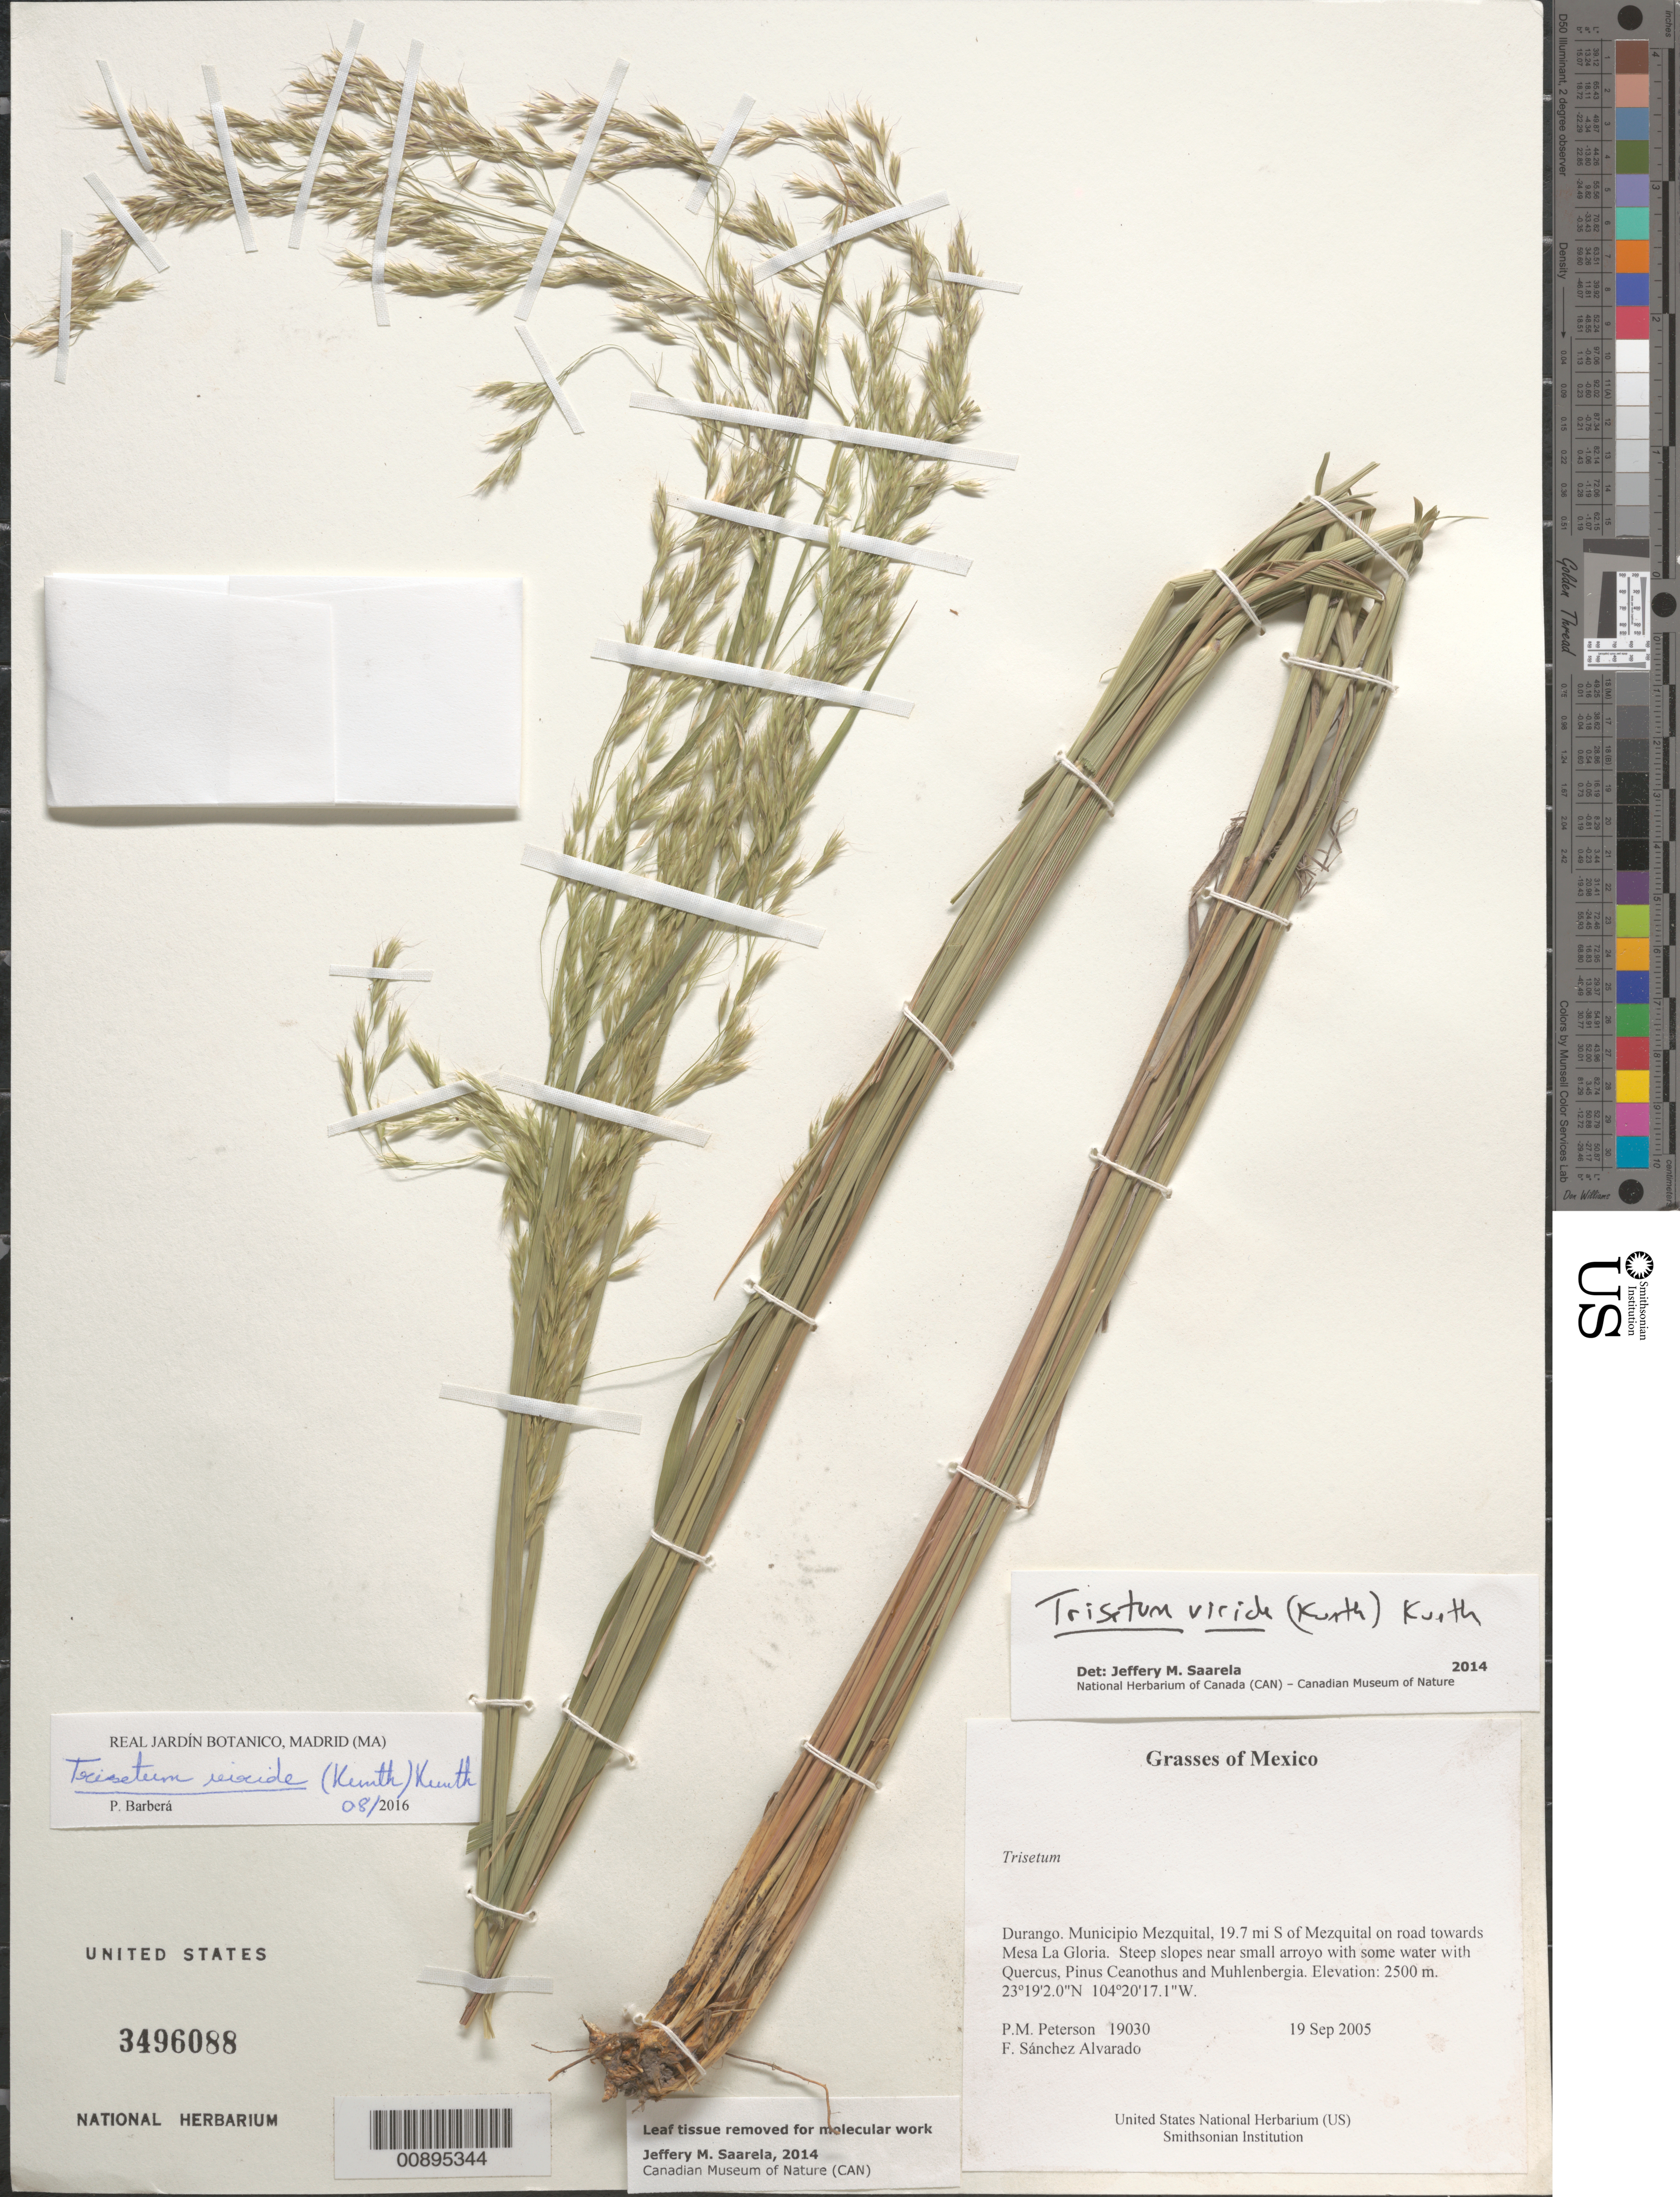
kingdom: Plantae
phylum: Tracheophyta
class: Liliopsida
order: Poales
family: Poaceae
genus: Trisetum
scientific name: Trisetum viride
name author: (Kunth) Kunth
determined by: Saarela, J. M., (CAN), Canadian Museum of Nature (CANADA)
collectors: P. M. Peterson & F. Sánchez Alvarado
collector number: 19030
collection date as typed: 19 Sep 2005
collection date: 2005-09-19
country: Mexico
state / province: Durango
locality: Municipio Mezquital, 19.7 mi S of Mezquital on road towards Mesa La Gloria. Steep slopes near small arroyo with some water with Quercus, Pinus Ceanothus and Muhlenbergia.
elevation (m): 2500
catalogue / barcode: US 3496088